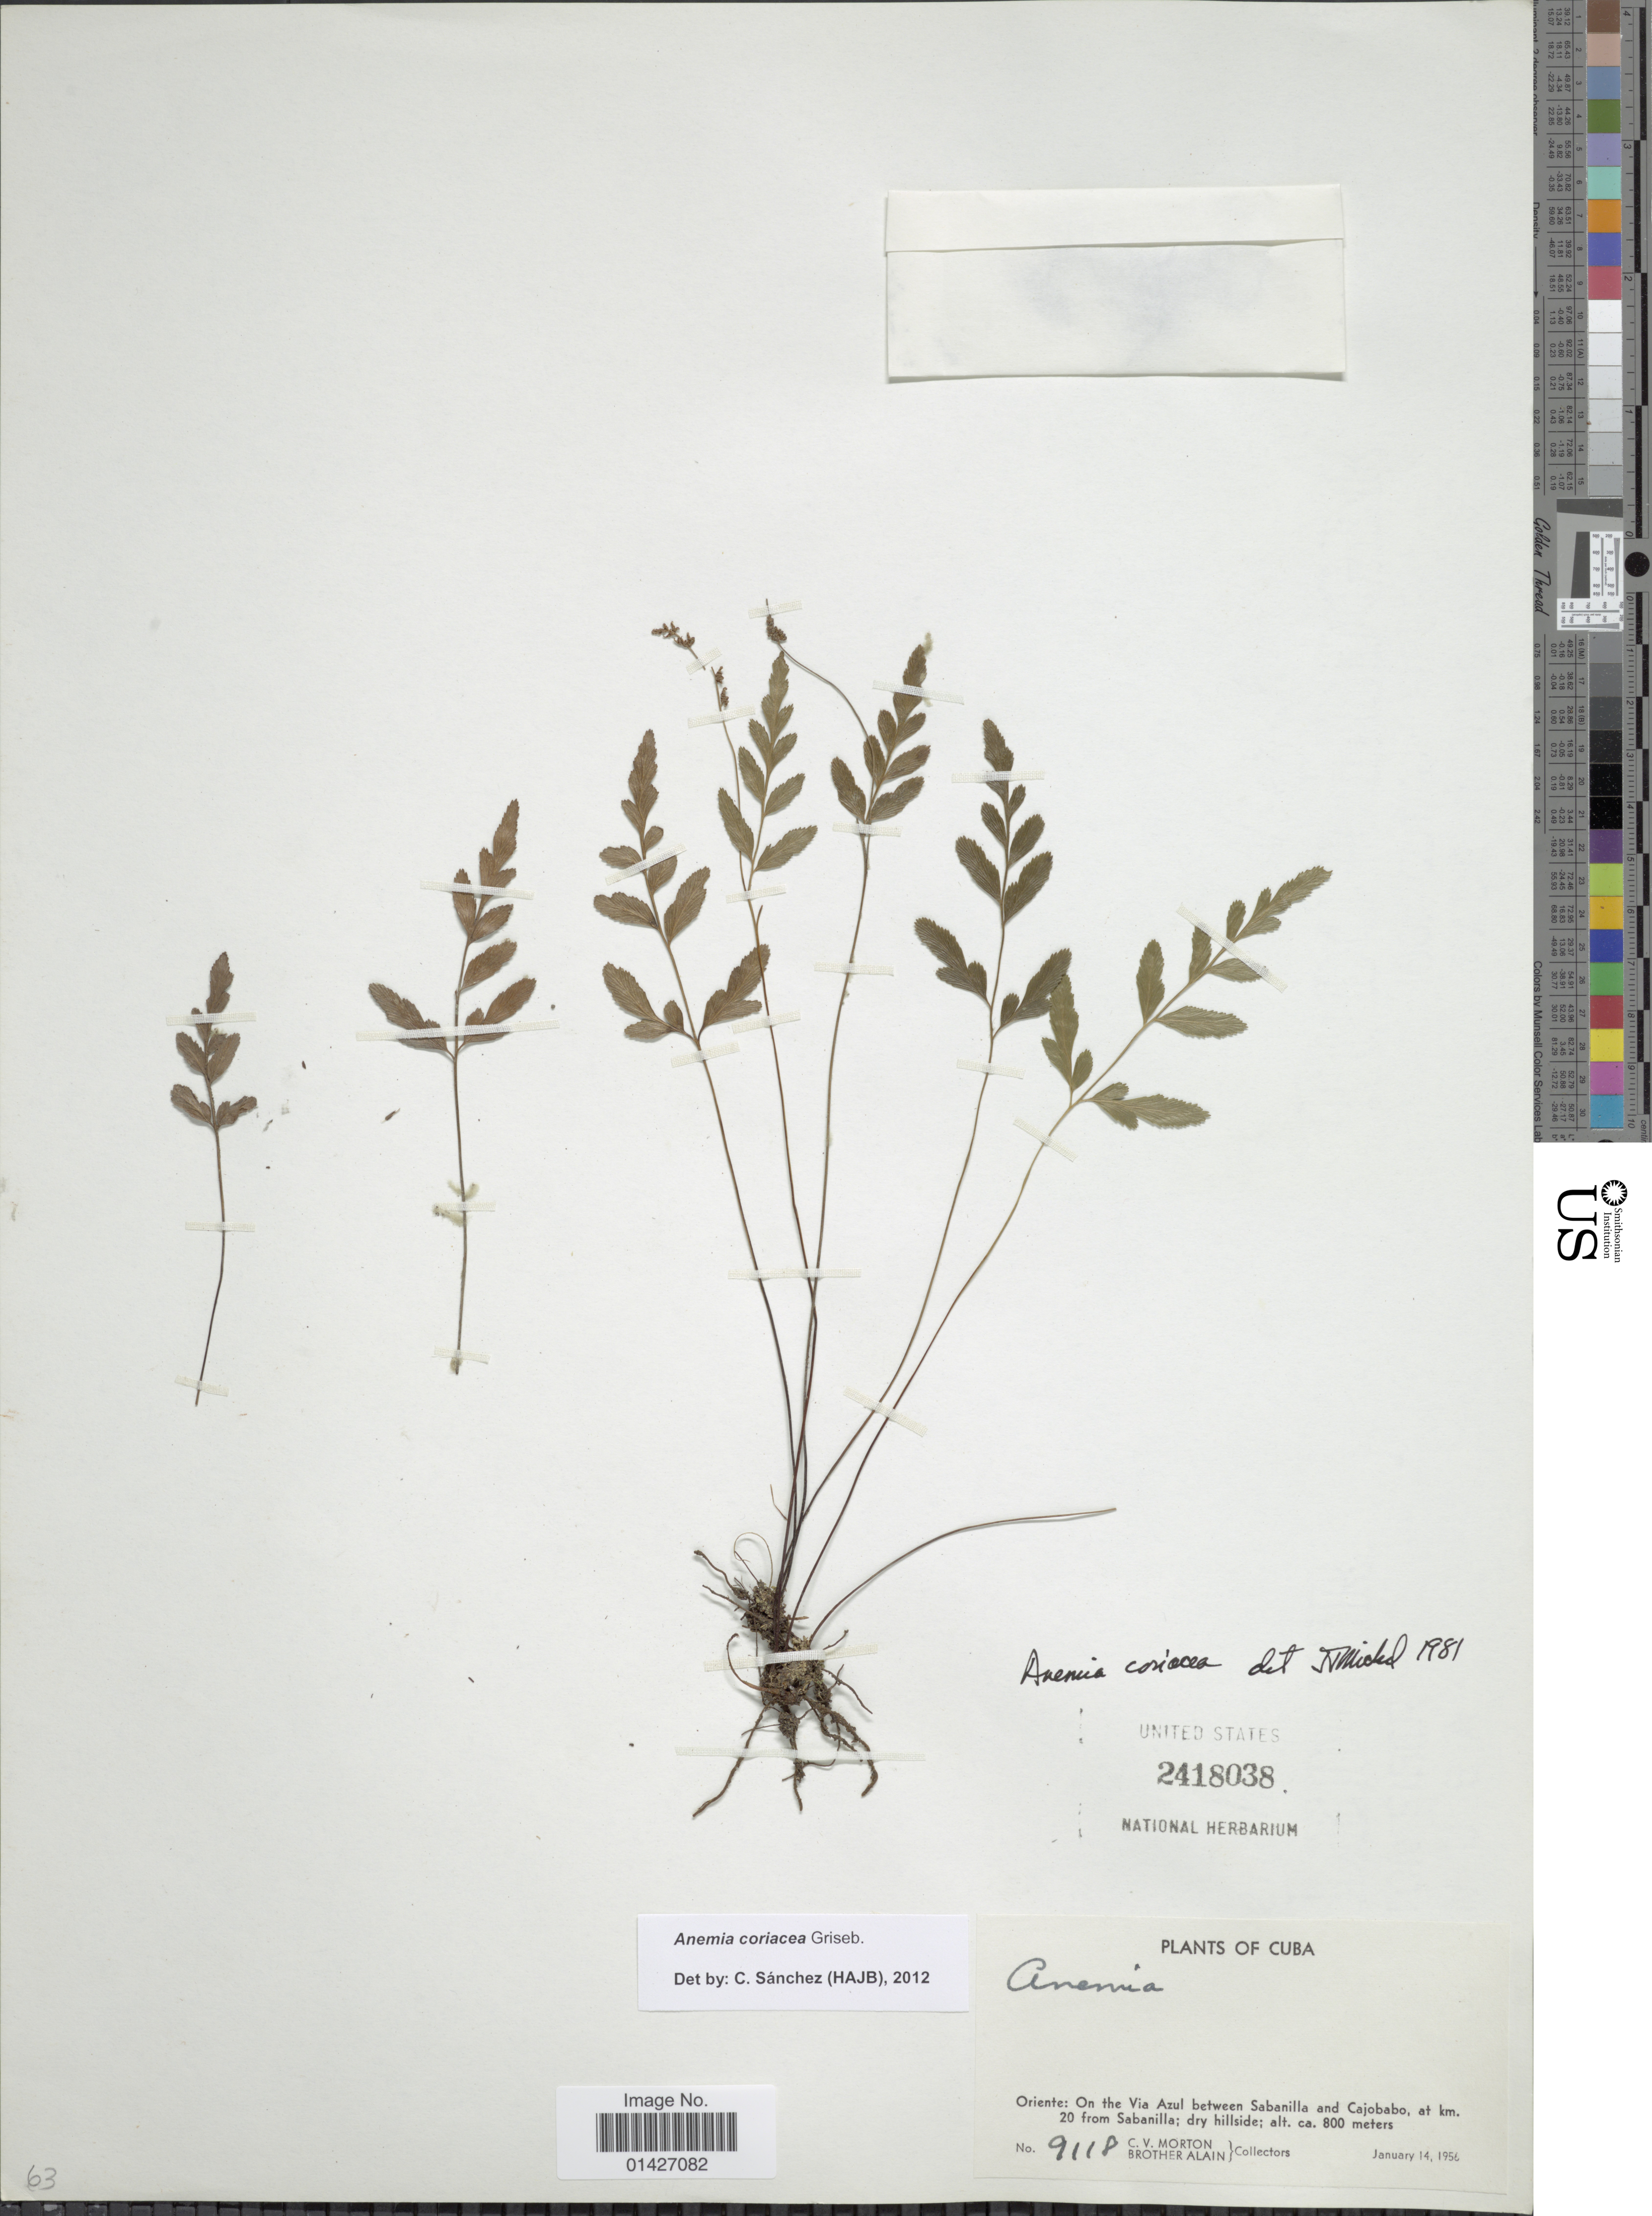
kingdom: Plantae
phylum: Tracheophyta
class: Polypodiopsida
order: Schizaeales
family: Anemiaceae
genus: Anemia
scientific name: Anemia coriacea f. coriacea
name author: Griseb.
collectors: C. V. Morton & Bro. Alain - DO NOT USE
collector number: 9118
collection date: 1956-01-14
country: Cuba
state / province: Oriente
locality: On the Via Azul between Sabanilla and Cajobabo, at km. 20 from Sabanilla; dry hillside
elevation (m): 800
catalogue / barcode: US 2418038